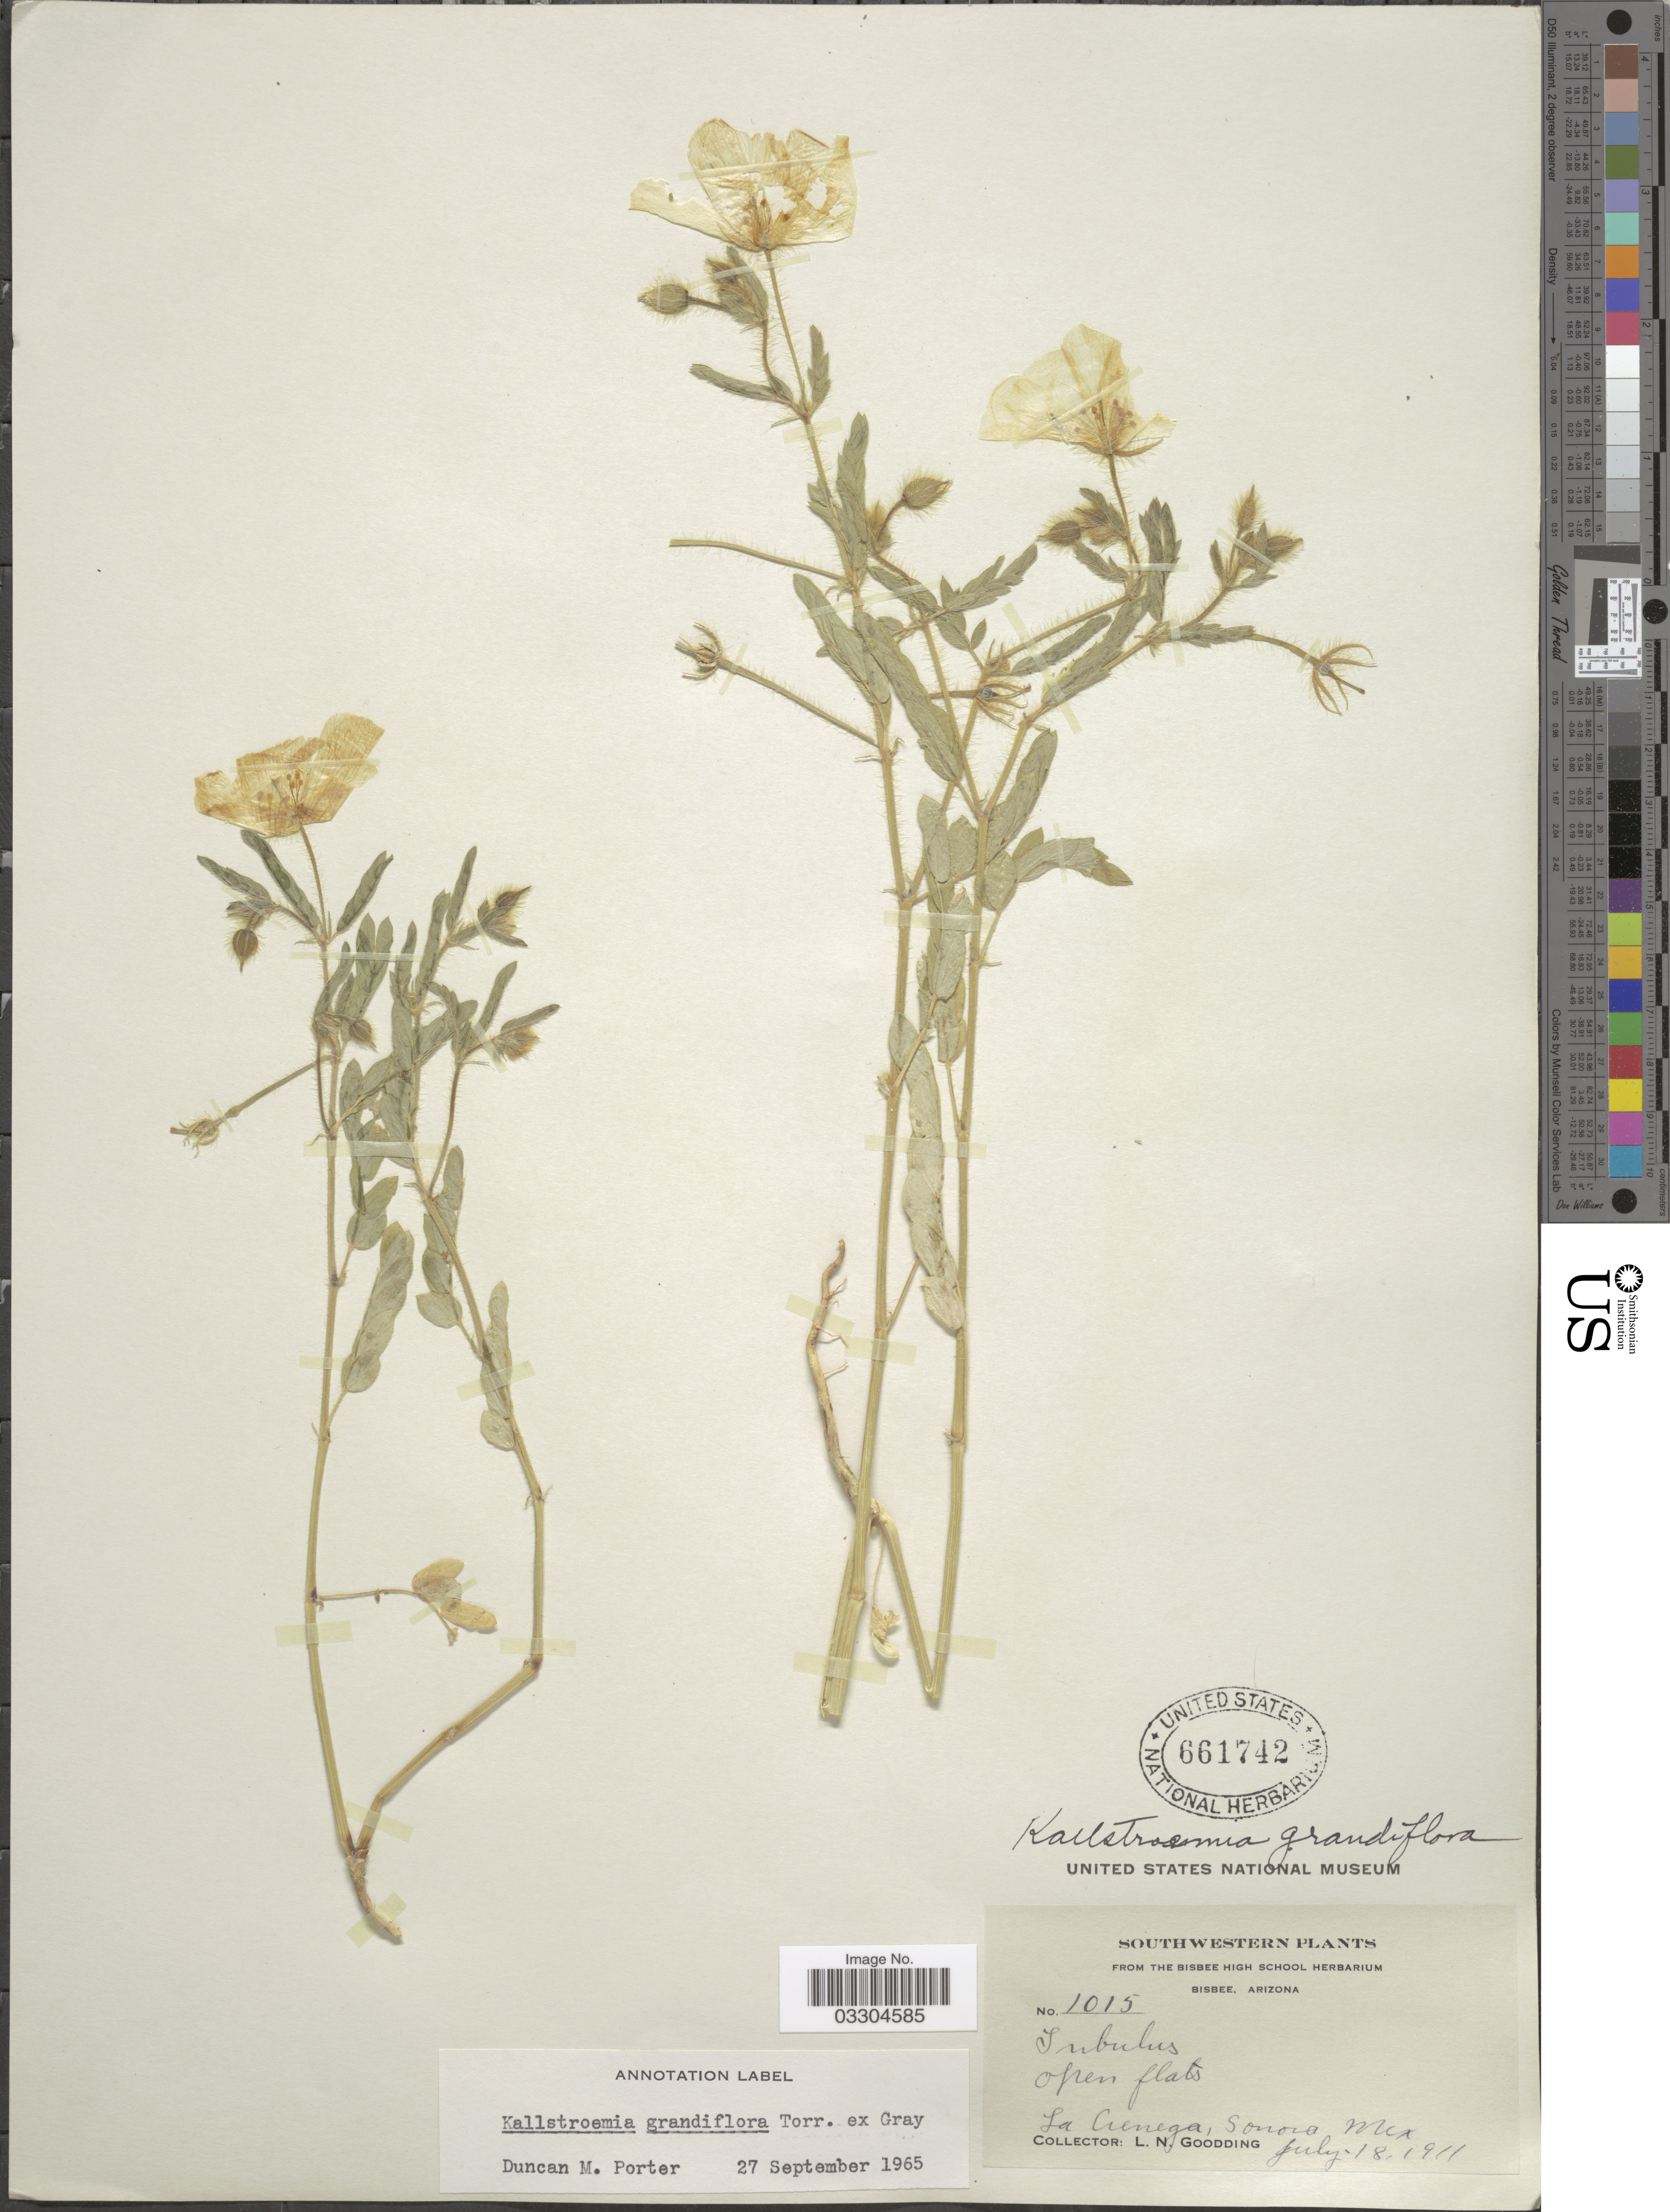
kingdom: Plantae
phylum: Tracheophyta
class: Magnoliopsida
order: Zygophyllales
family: Zygophyllaceae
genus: Kallstroemia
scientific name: Kallstroemia grandiflora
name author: Torr. ex A. Gray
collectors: L. N. Goodding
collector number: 1015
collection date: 1911-07-18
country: Mexico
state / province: Sonora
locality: Southwestern. La Cienega.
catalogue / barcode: US 661742